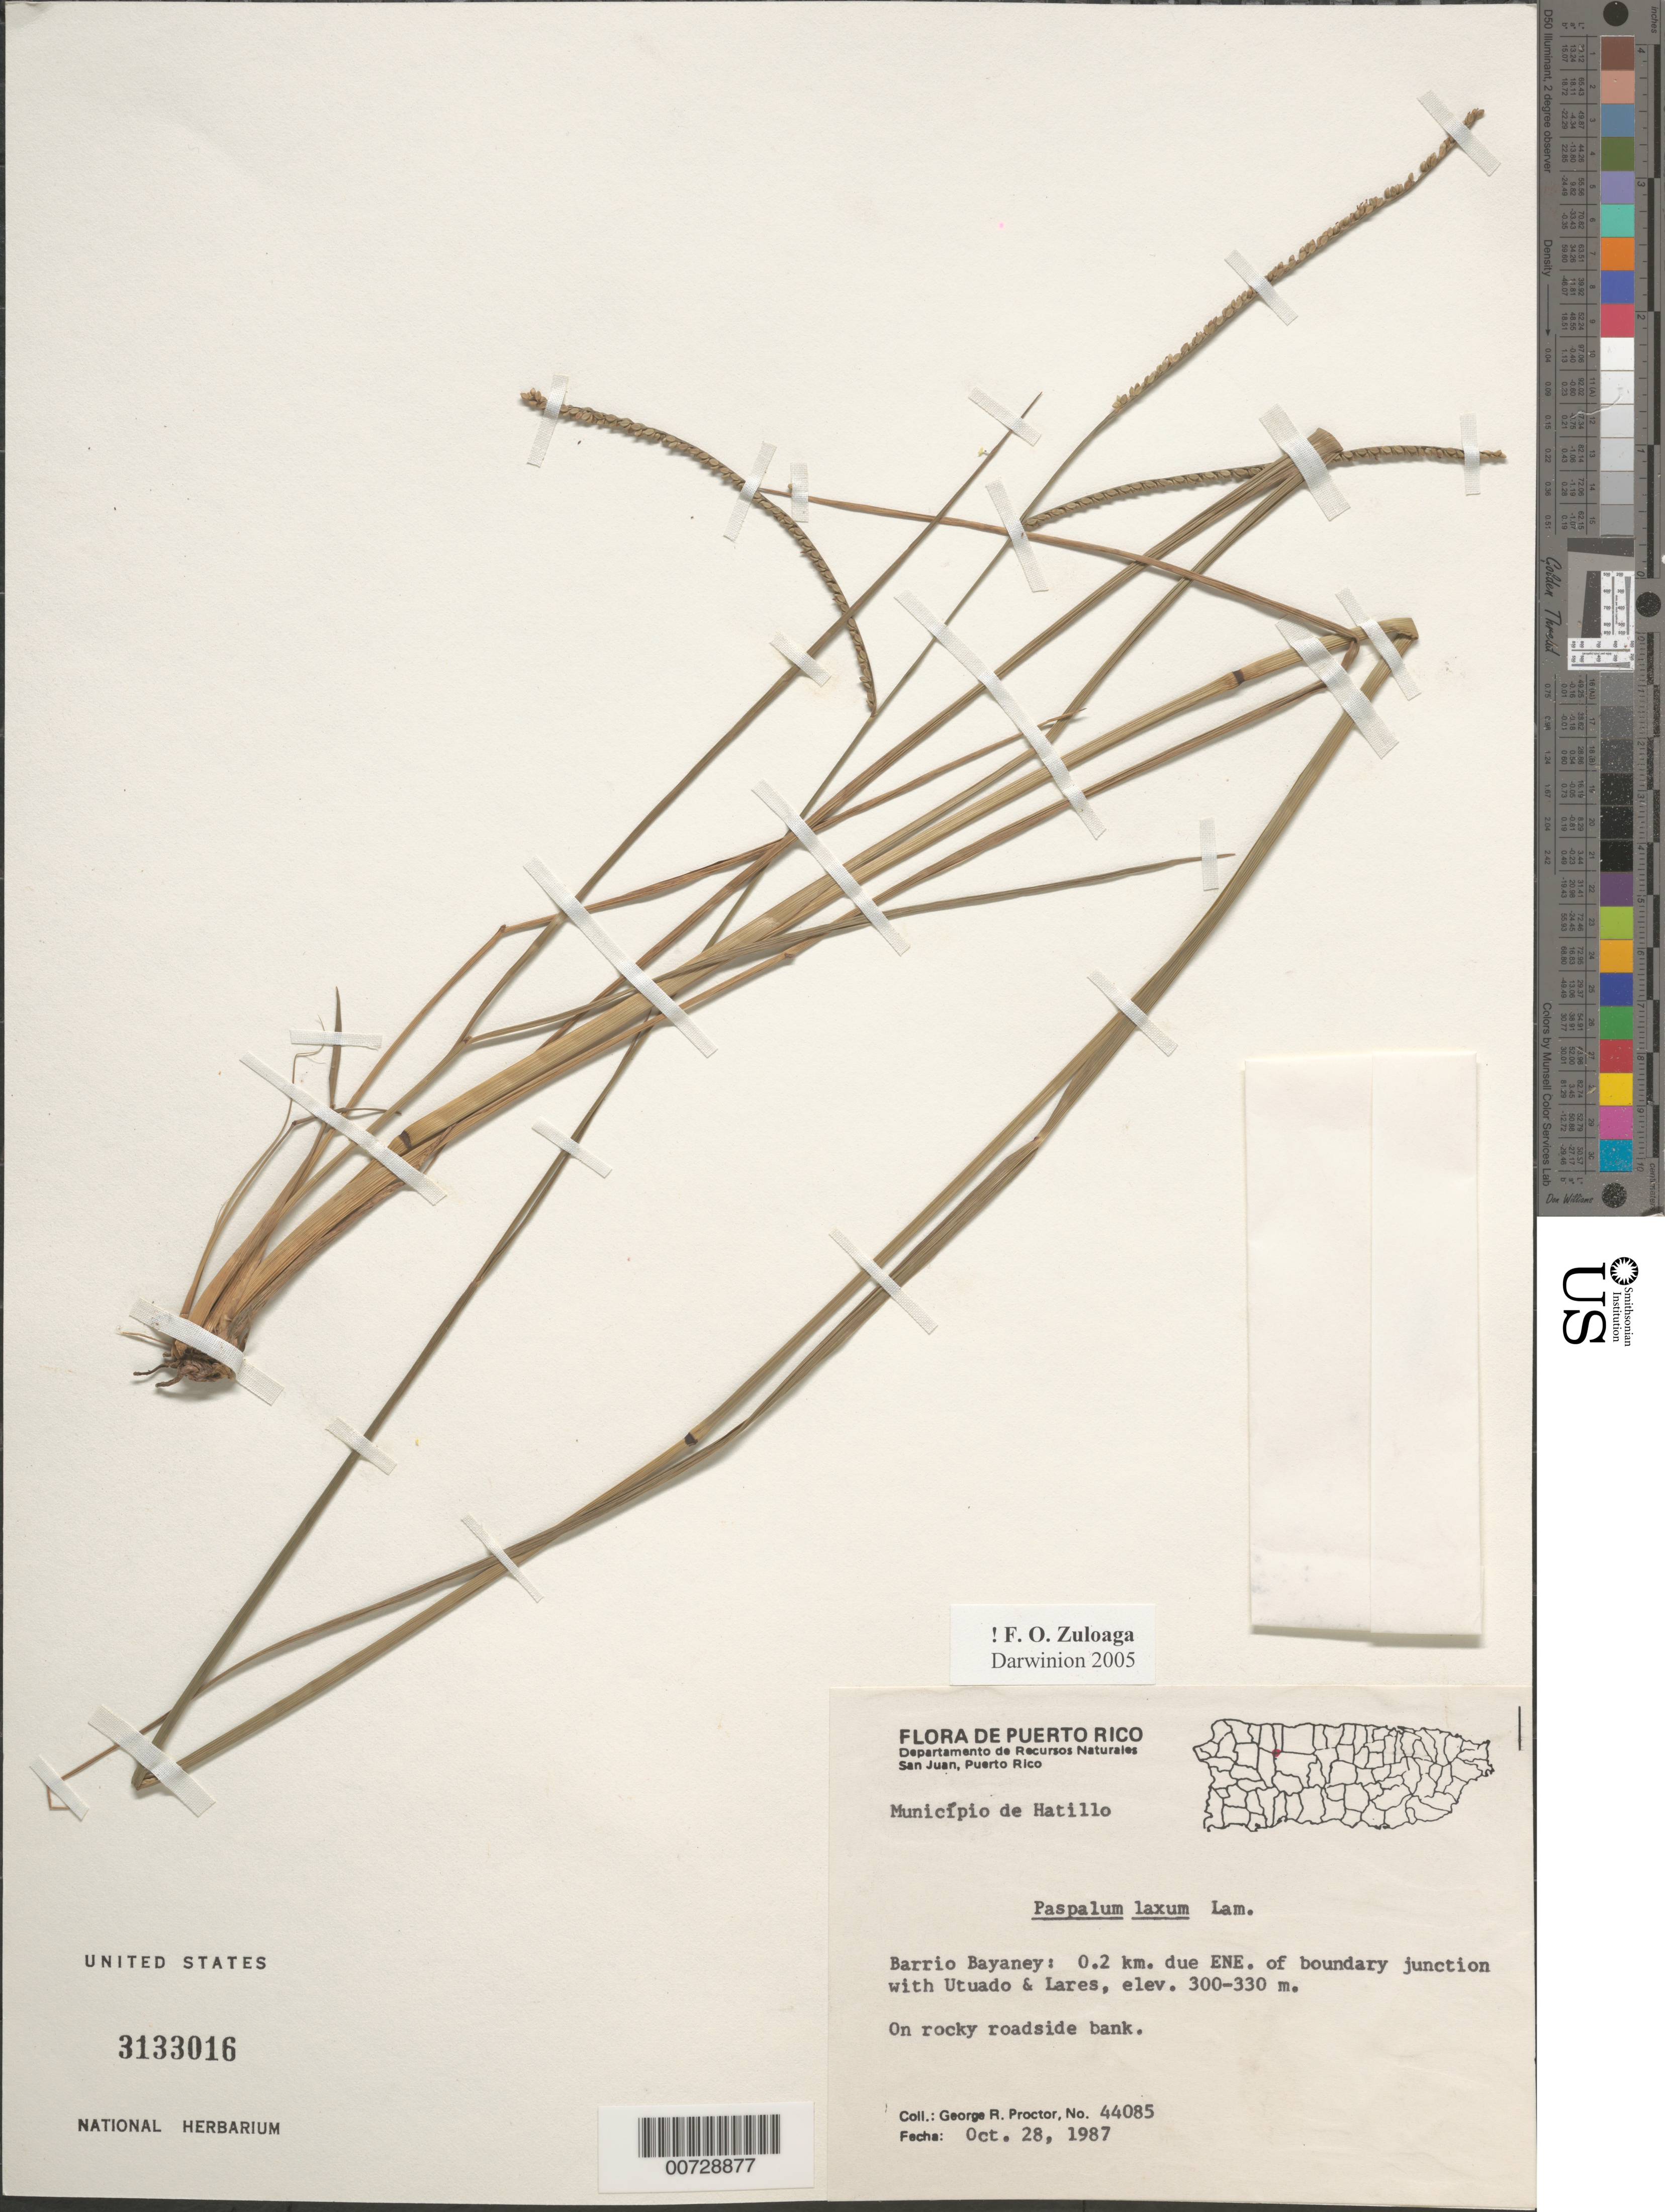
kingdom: Plantae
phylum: Tracheophyta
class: Liliopsida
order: Poales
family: Poaceae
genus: Paspalum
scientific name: Paspalum laxum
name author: Lam.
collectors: G. R. Proctor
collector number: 44085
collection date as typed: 28 Oct 1987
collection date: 1987-10-28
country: Puerto Rico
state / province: Hatillo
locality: Mun. Hatillo, Barrio Bayaney: 0.2 km due ENE of boundary junction with Utuado & Lares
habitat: Rocky roadside bank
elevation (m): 300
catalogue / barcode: US 3133016